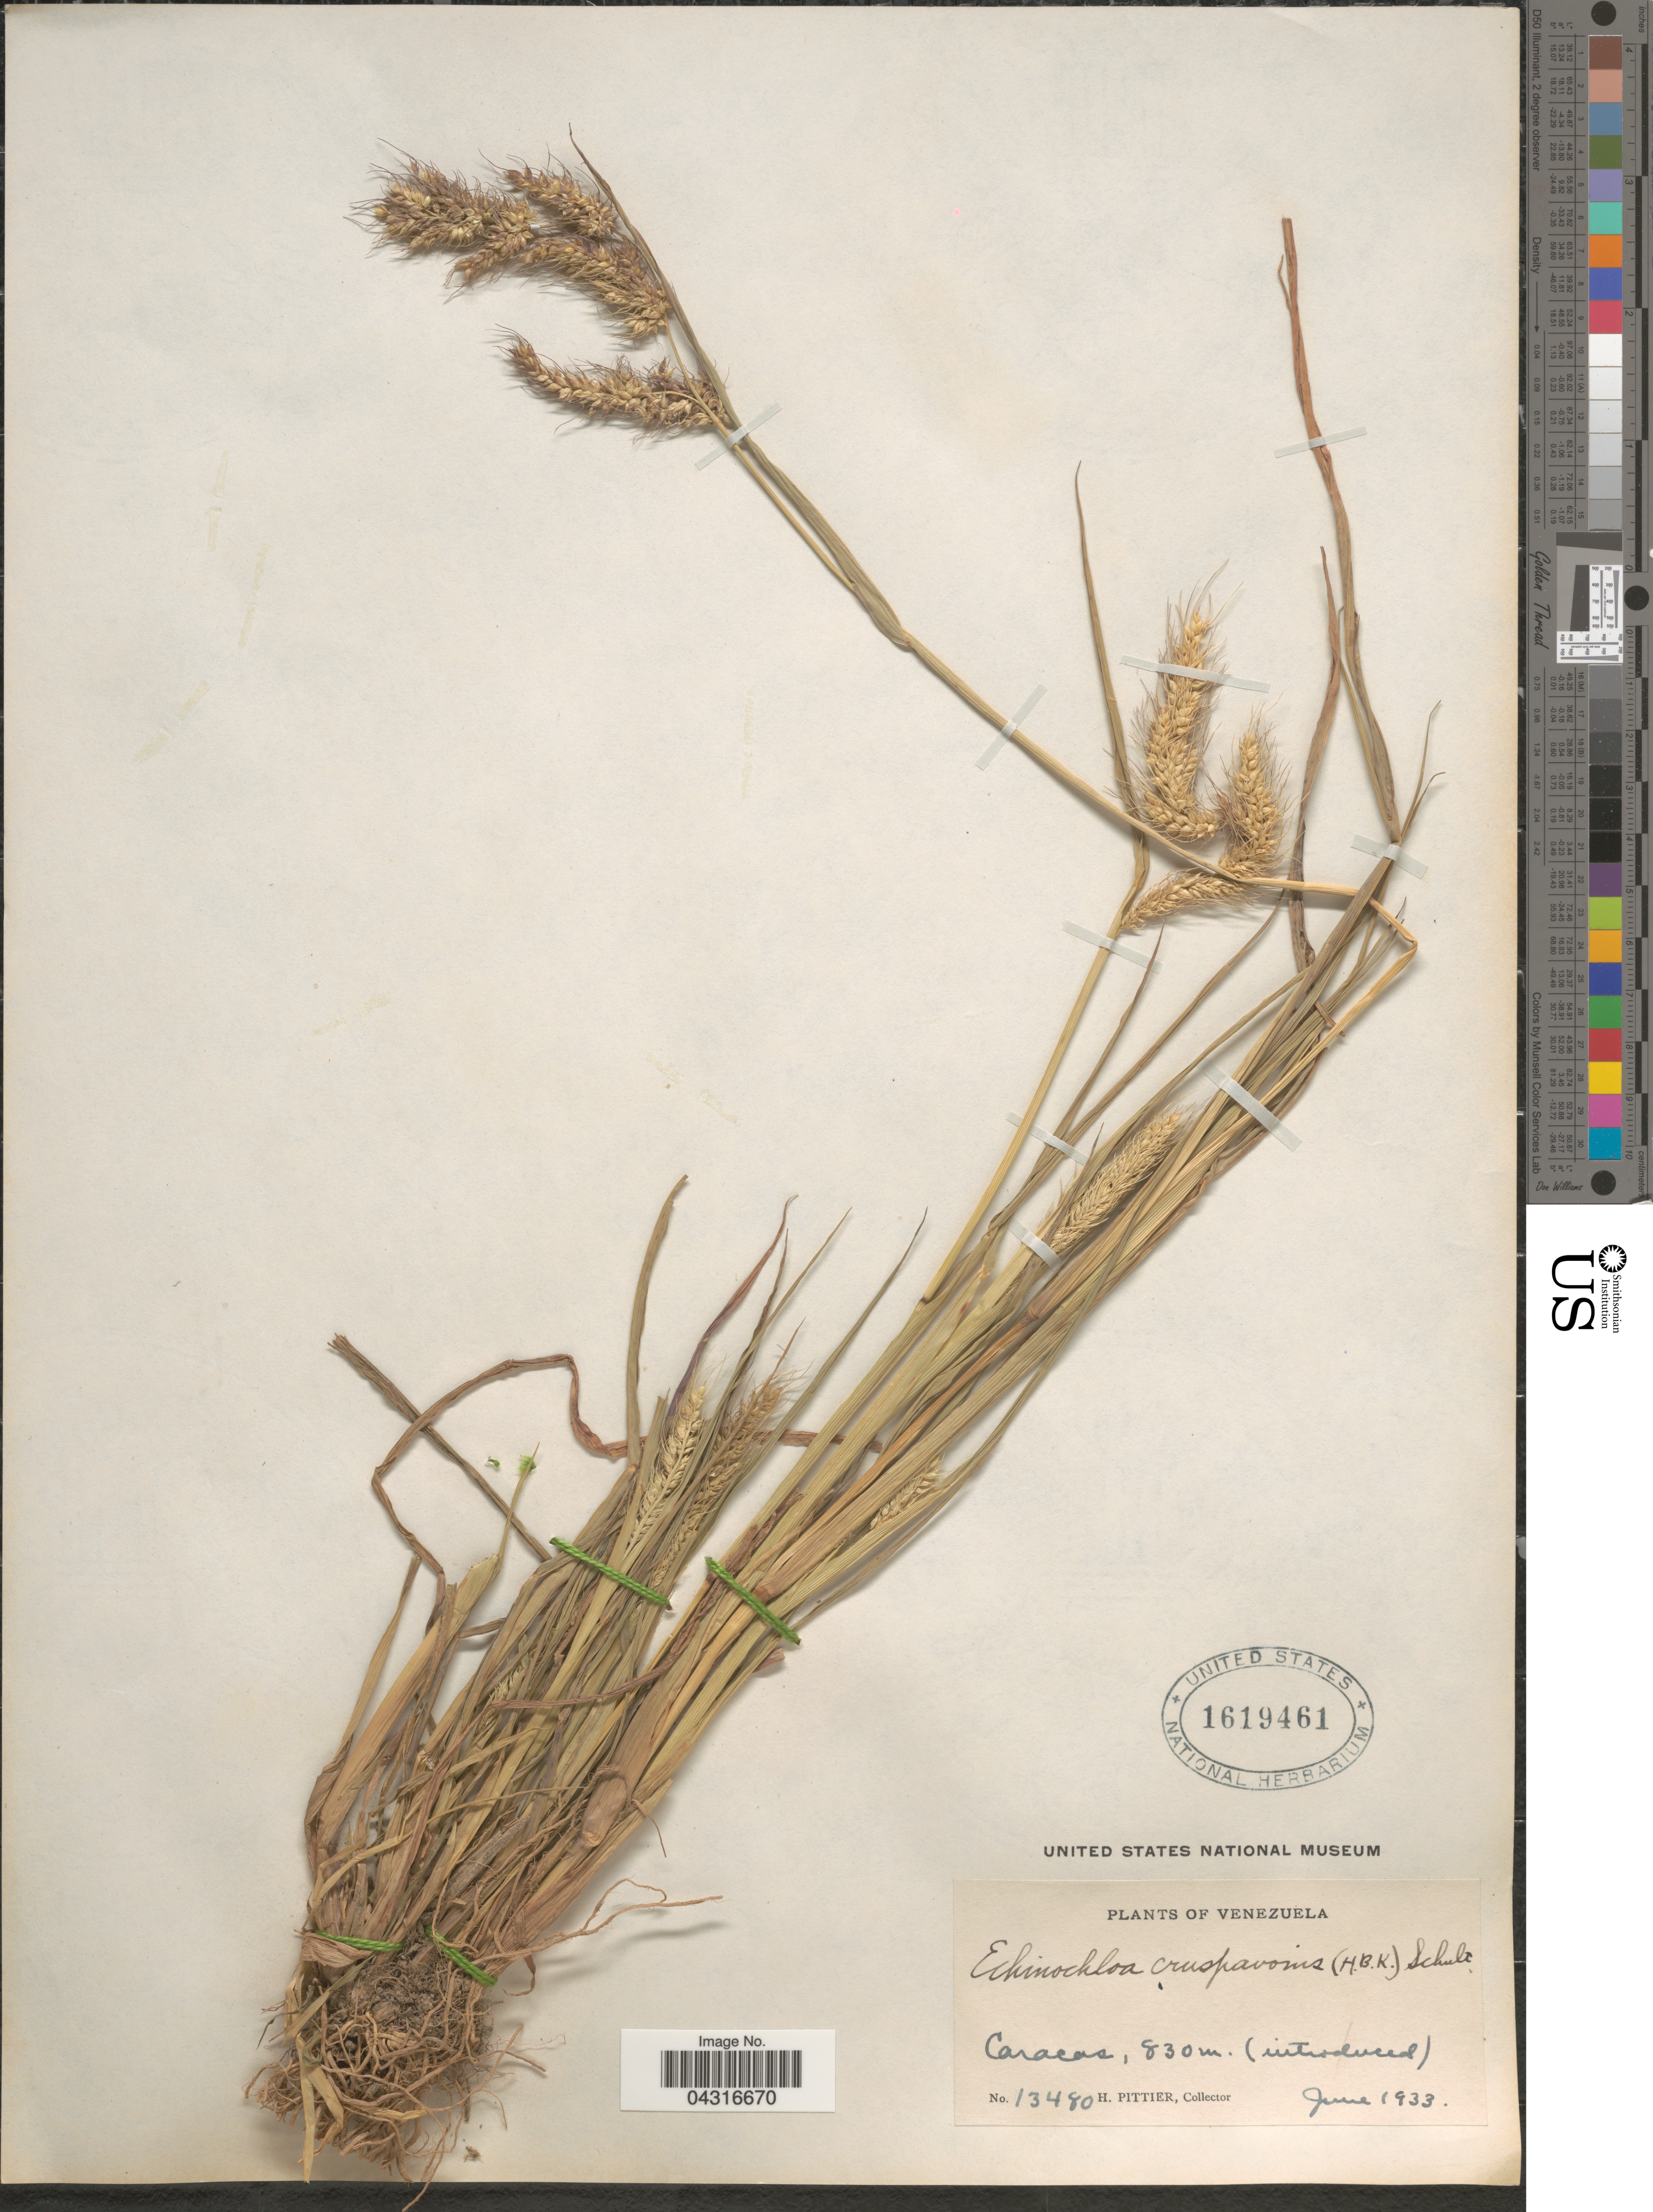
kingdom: Plantae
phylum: Tracheophyta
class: Liliopsida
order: Poales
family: Poaceae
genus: Echinochloa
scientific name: Echinochloa crus-pavonis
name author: (Kunth) Schult.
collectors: H. F. Pittier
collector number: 13480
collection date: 1933-06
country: Venezuela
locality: Caracas.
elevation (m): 830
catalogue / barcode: US 1619461